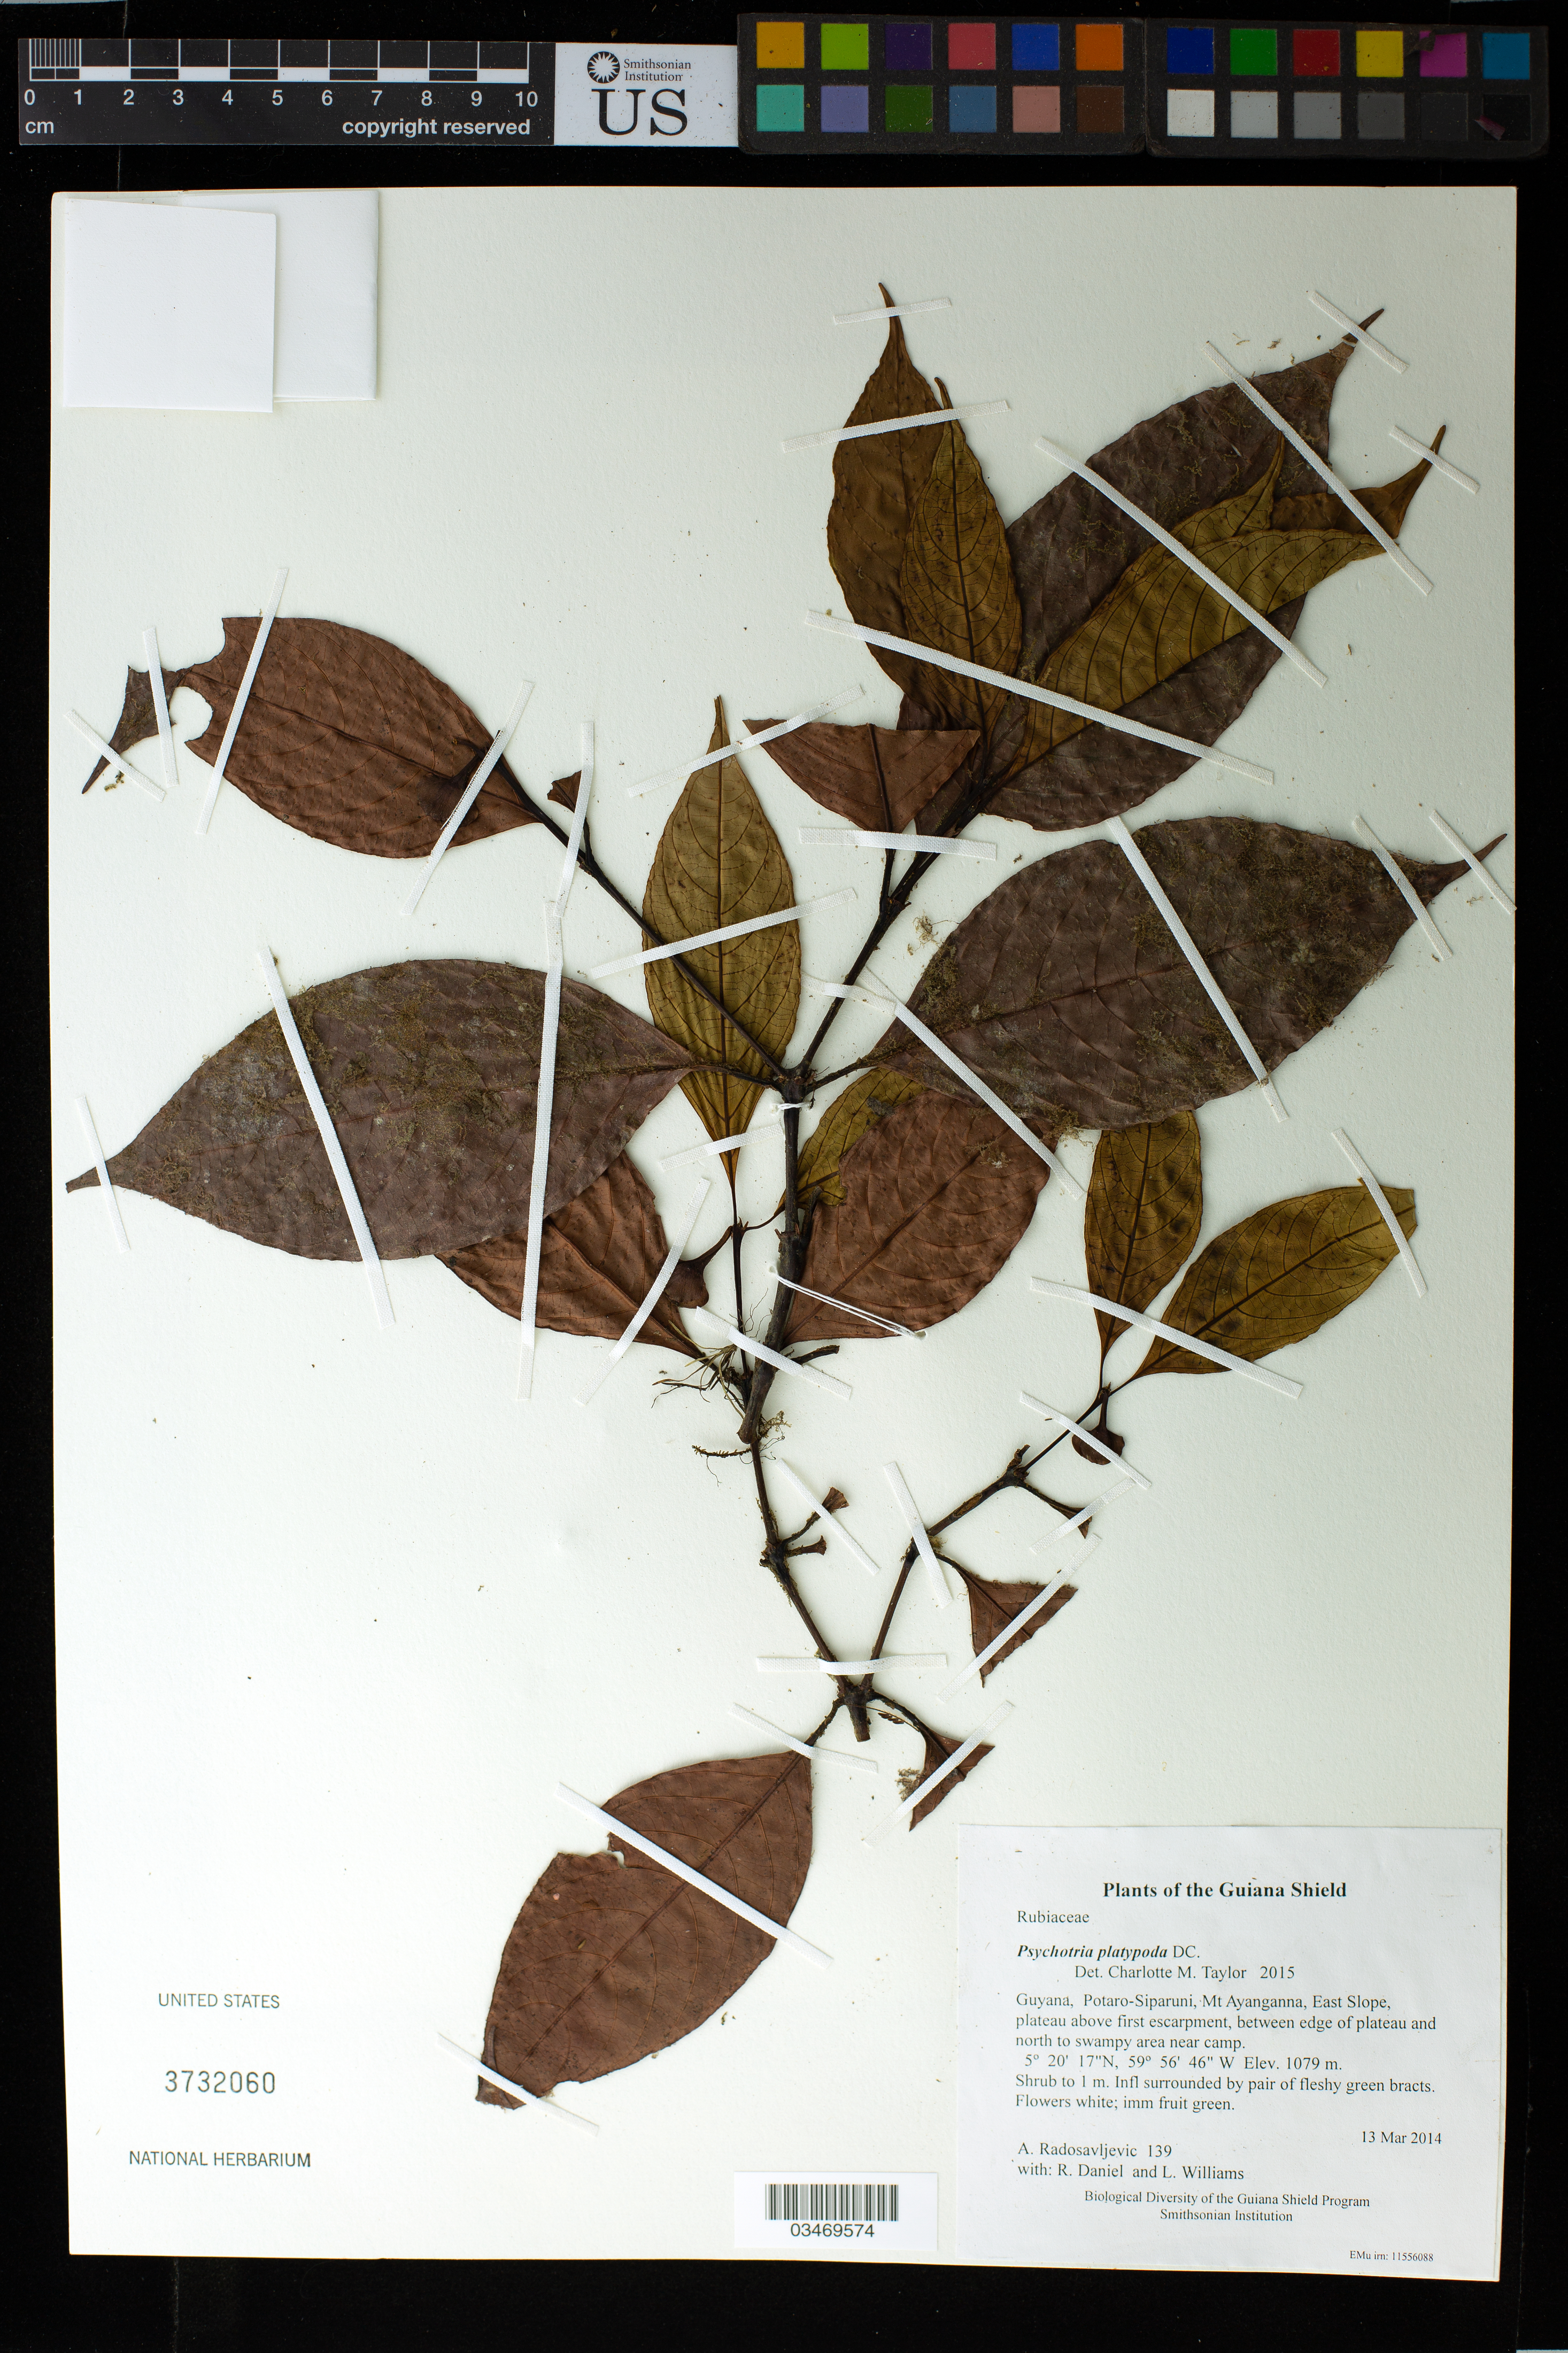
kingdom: Plantae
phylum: Tracheophyta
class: Magnoliopsida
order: Gentianales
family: Rubiaceae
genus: Palicourea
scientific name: Palicourea dichotoma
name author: (Rudge) Delprete & J.H. Kirkbr.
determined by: Kirkbride, J. H., Jr.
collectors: A. Radosavljevic, R. Daniel & L. Williams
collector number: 139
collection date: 2014-03-13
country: Guyana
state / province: Potaro-Siparuni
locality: Mt Ayanganna, East Slope, plateau above first escarpment, between edge of plateau and north to swampy area near camp.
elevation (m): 1079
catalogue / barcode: US 3732060